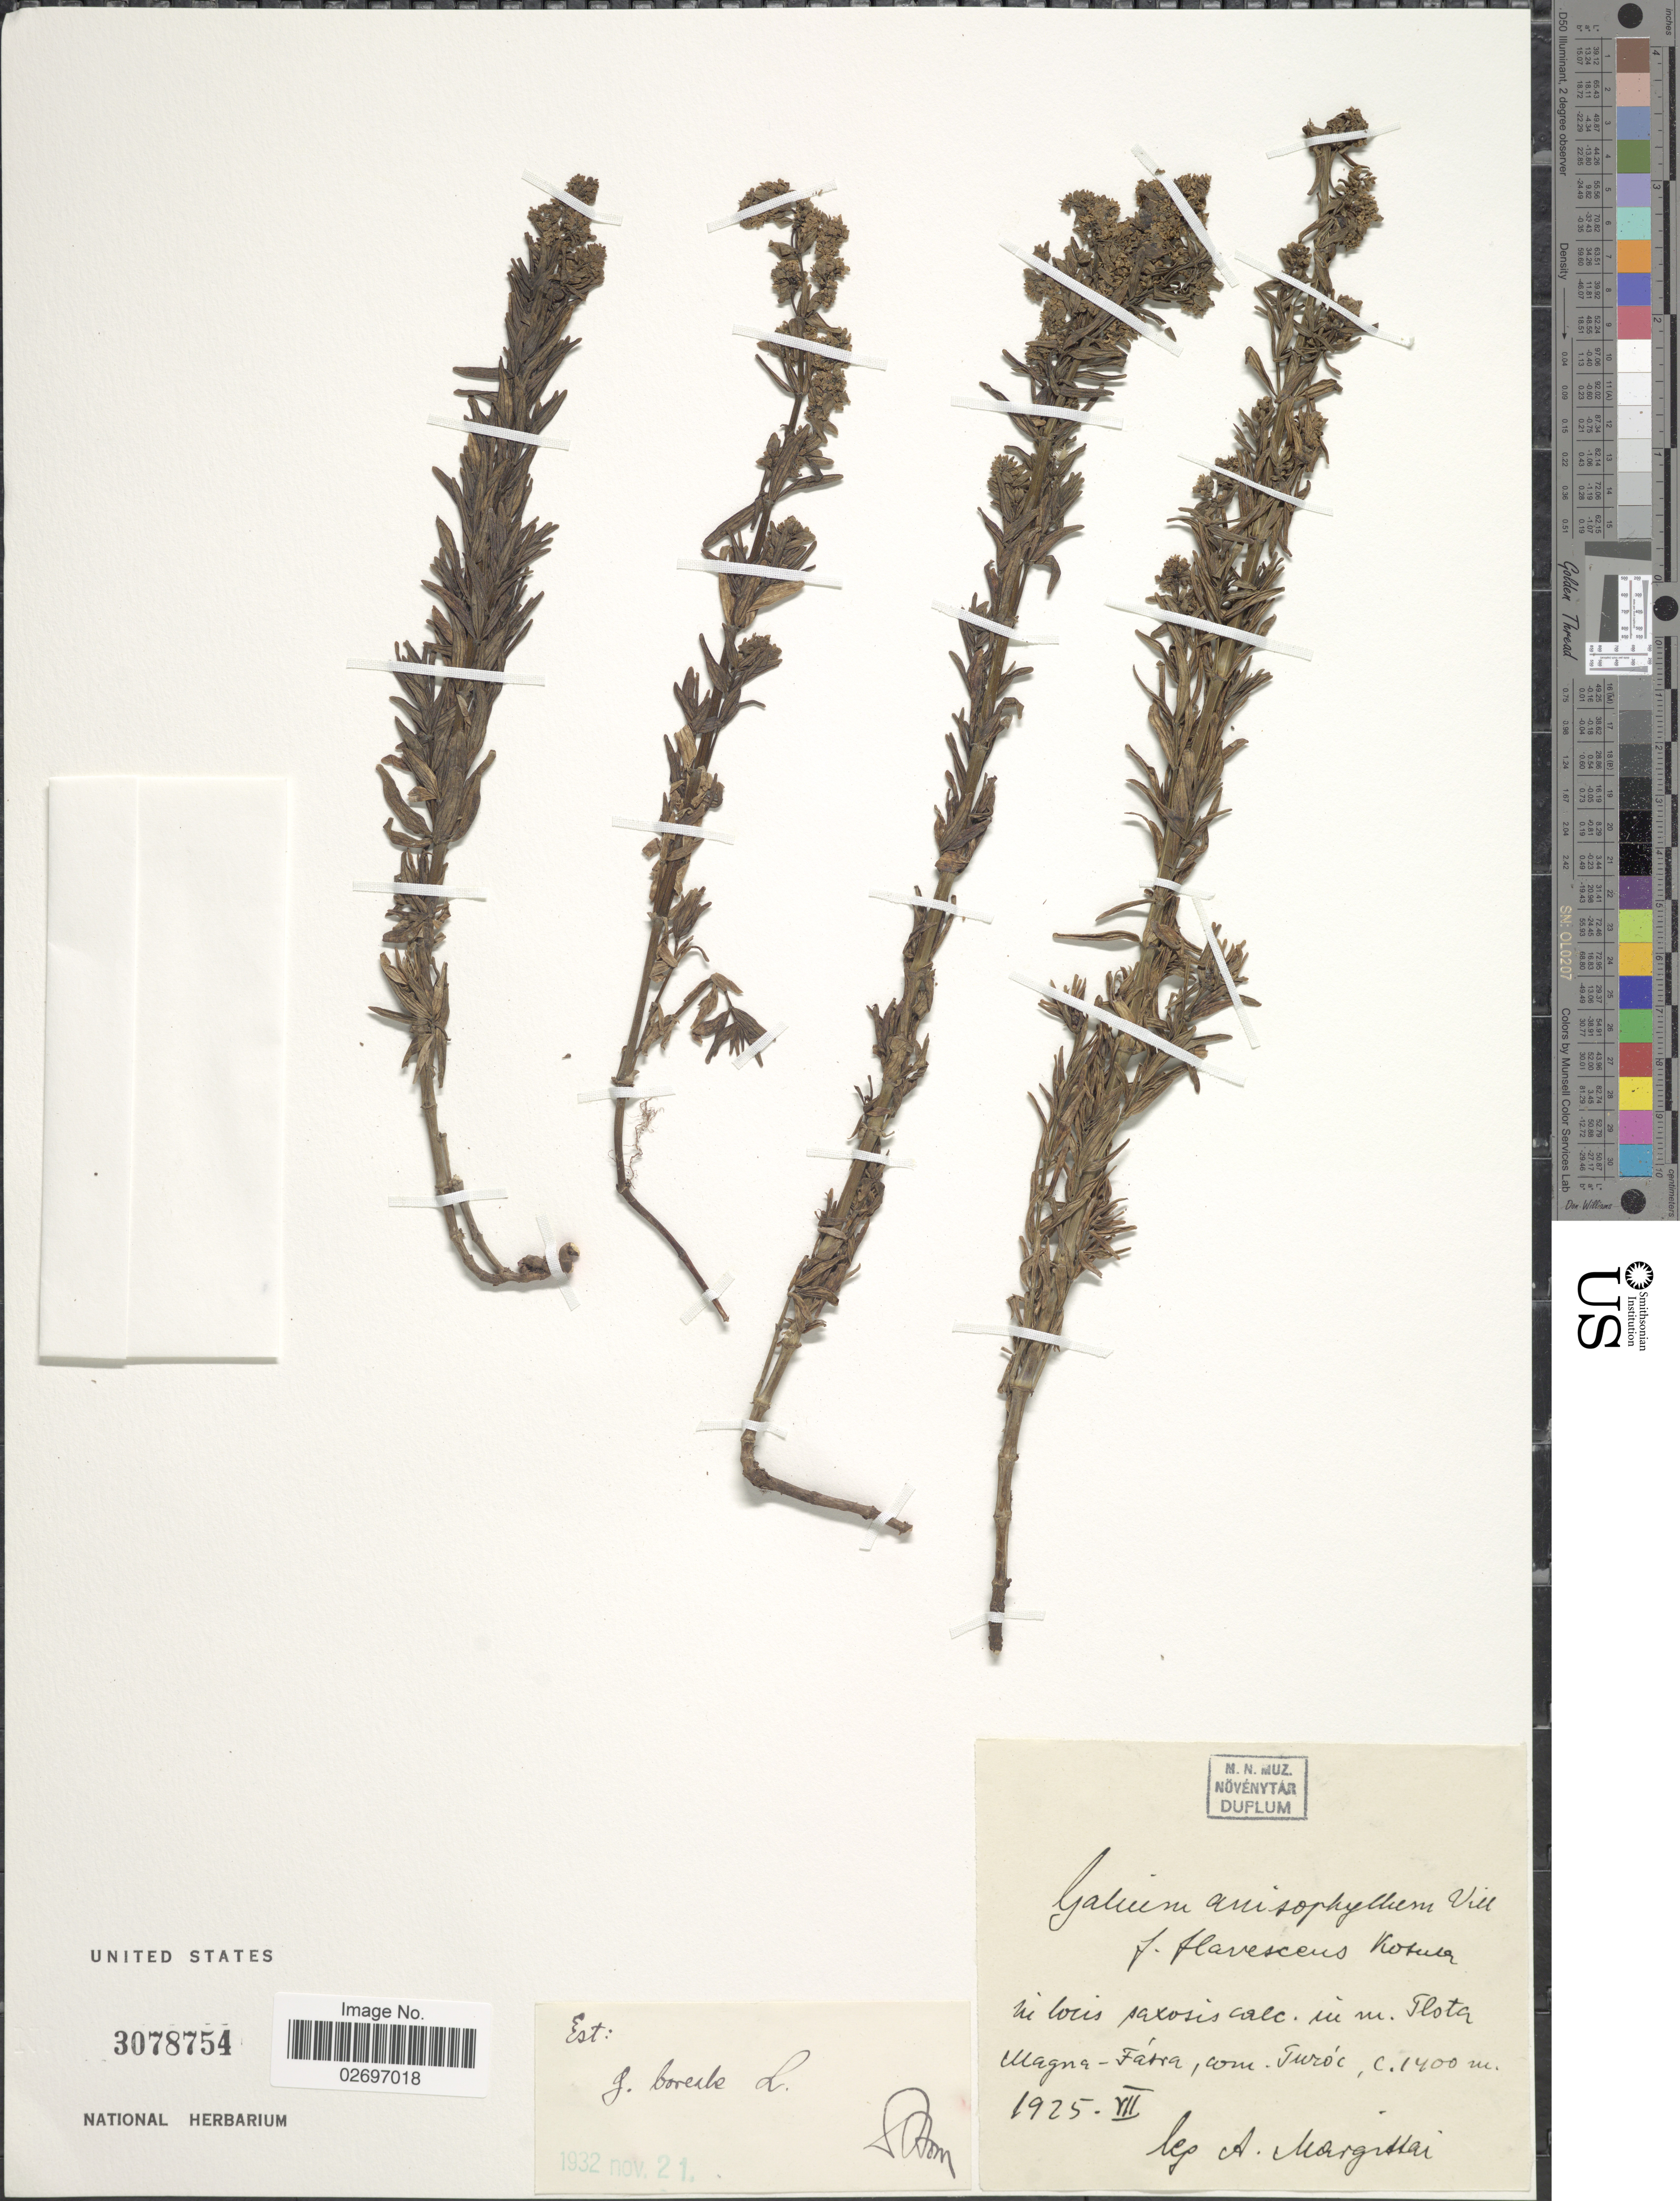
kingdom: Plantae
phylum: Tracheophyta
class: Magnoliopsida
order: Gentianales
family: Rubiaceae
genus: Galium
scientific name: Galium boreale L.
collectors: A. Margittai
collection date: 1925-08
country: Slovakia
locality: In louis saoxis calc, in m. Plota, Magna-Fatra, com. Turoc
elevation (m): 1400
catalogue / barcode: US 3078754